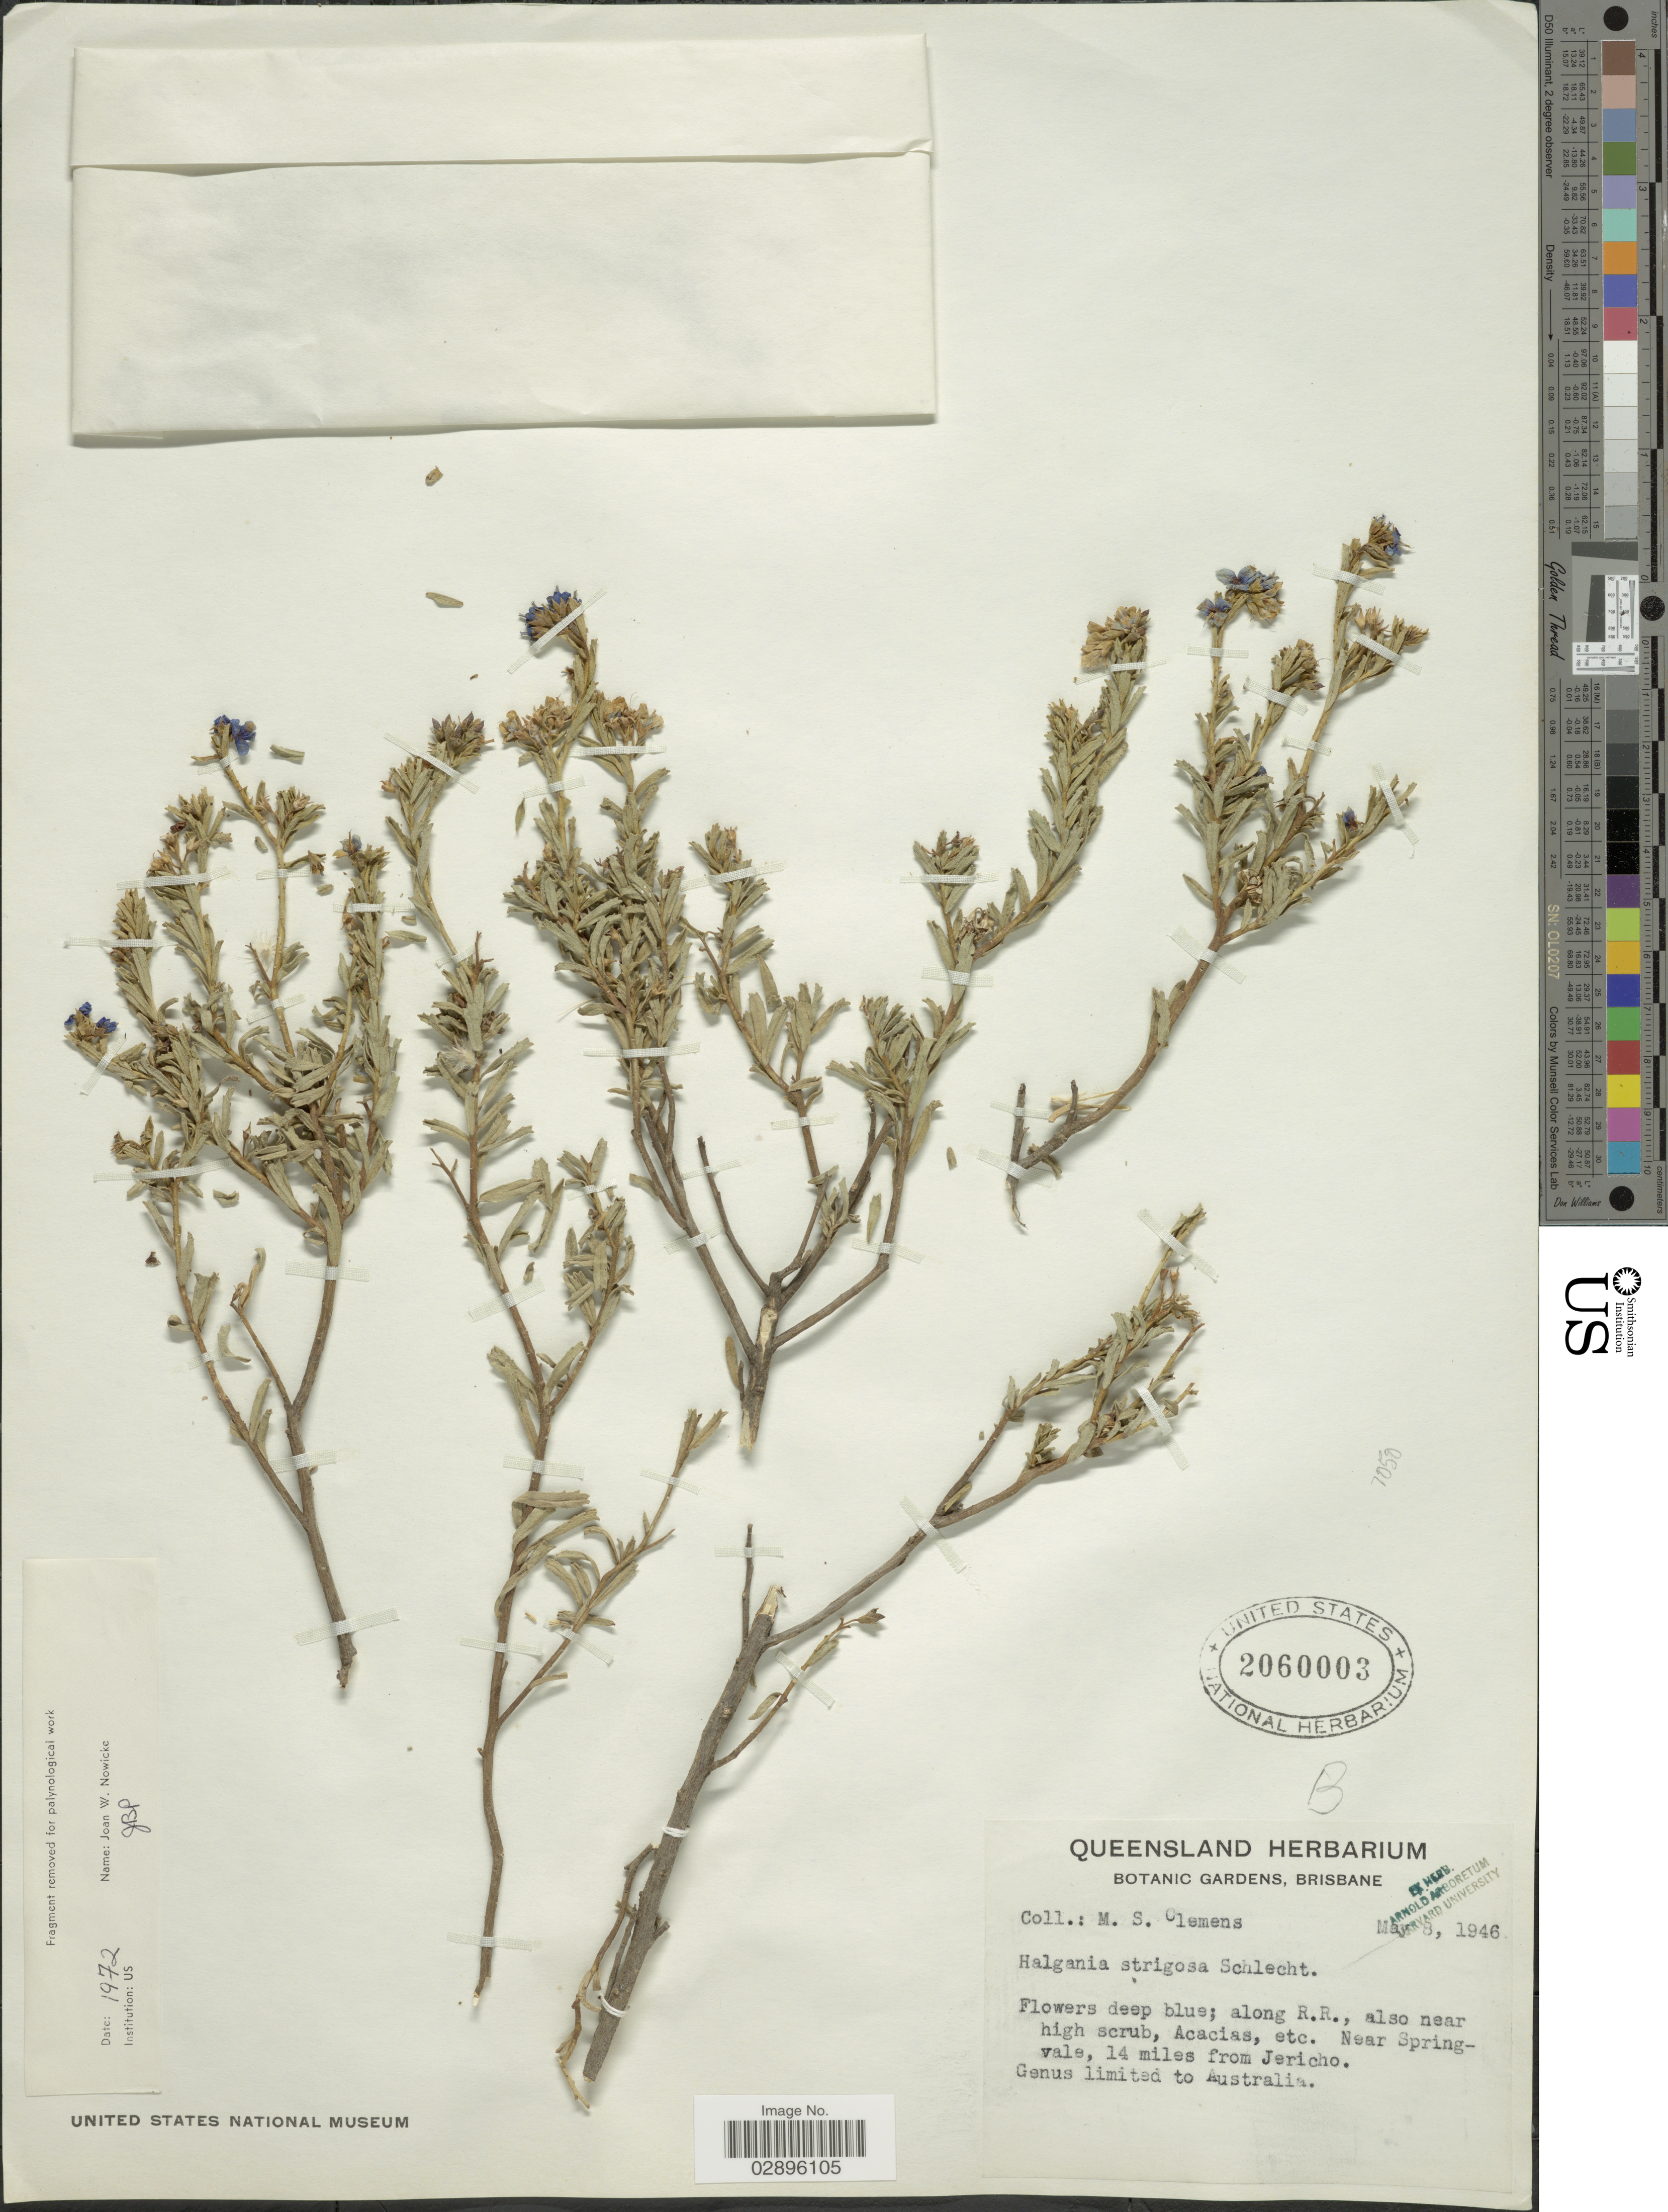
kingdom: Plantae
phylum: Tracheophyta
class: Magnoliopsida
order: Boraginales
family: Ehretiaceae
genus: Halgania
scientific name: Halgania strigosa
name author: Schltdl.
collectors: M. S. Clemens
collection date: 1946-05-08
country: Australia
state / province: Queensland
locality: Along R. R., also near high scrub. Near Springvale, 14 miles from Jericho.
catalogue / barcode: US 2060003